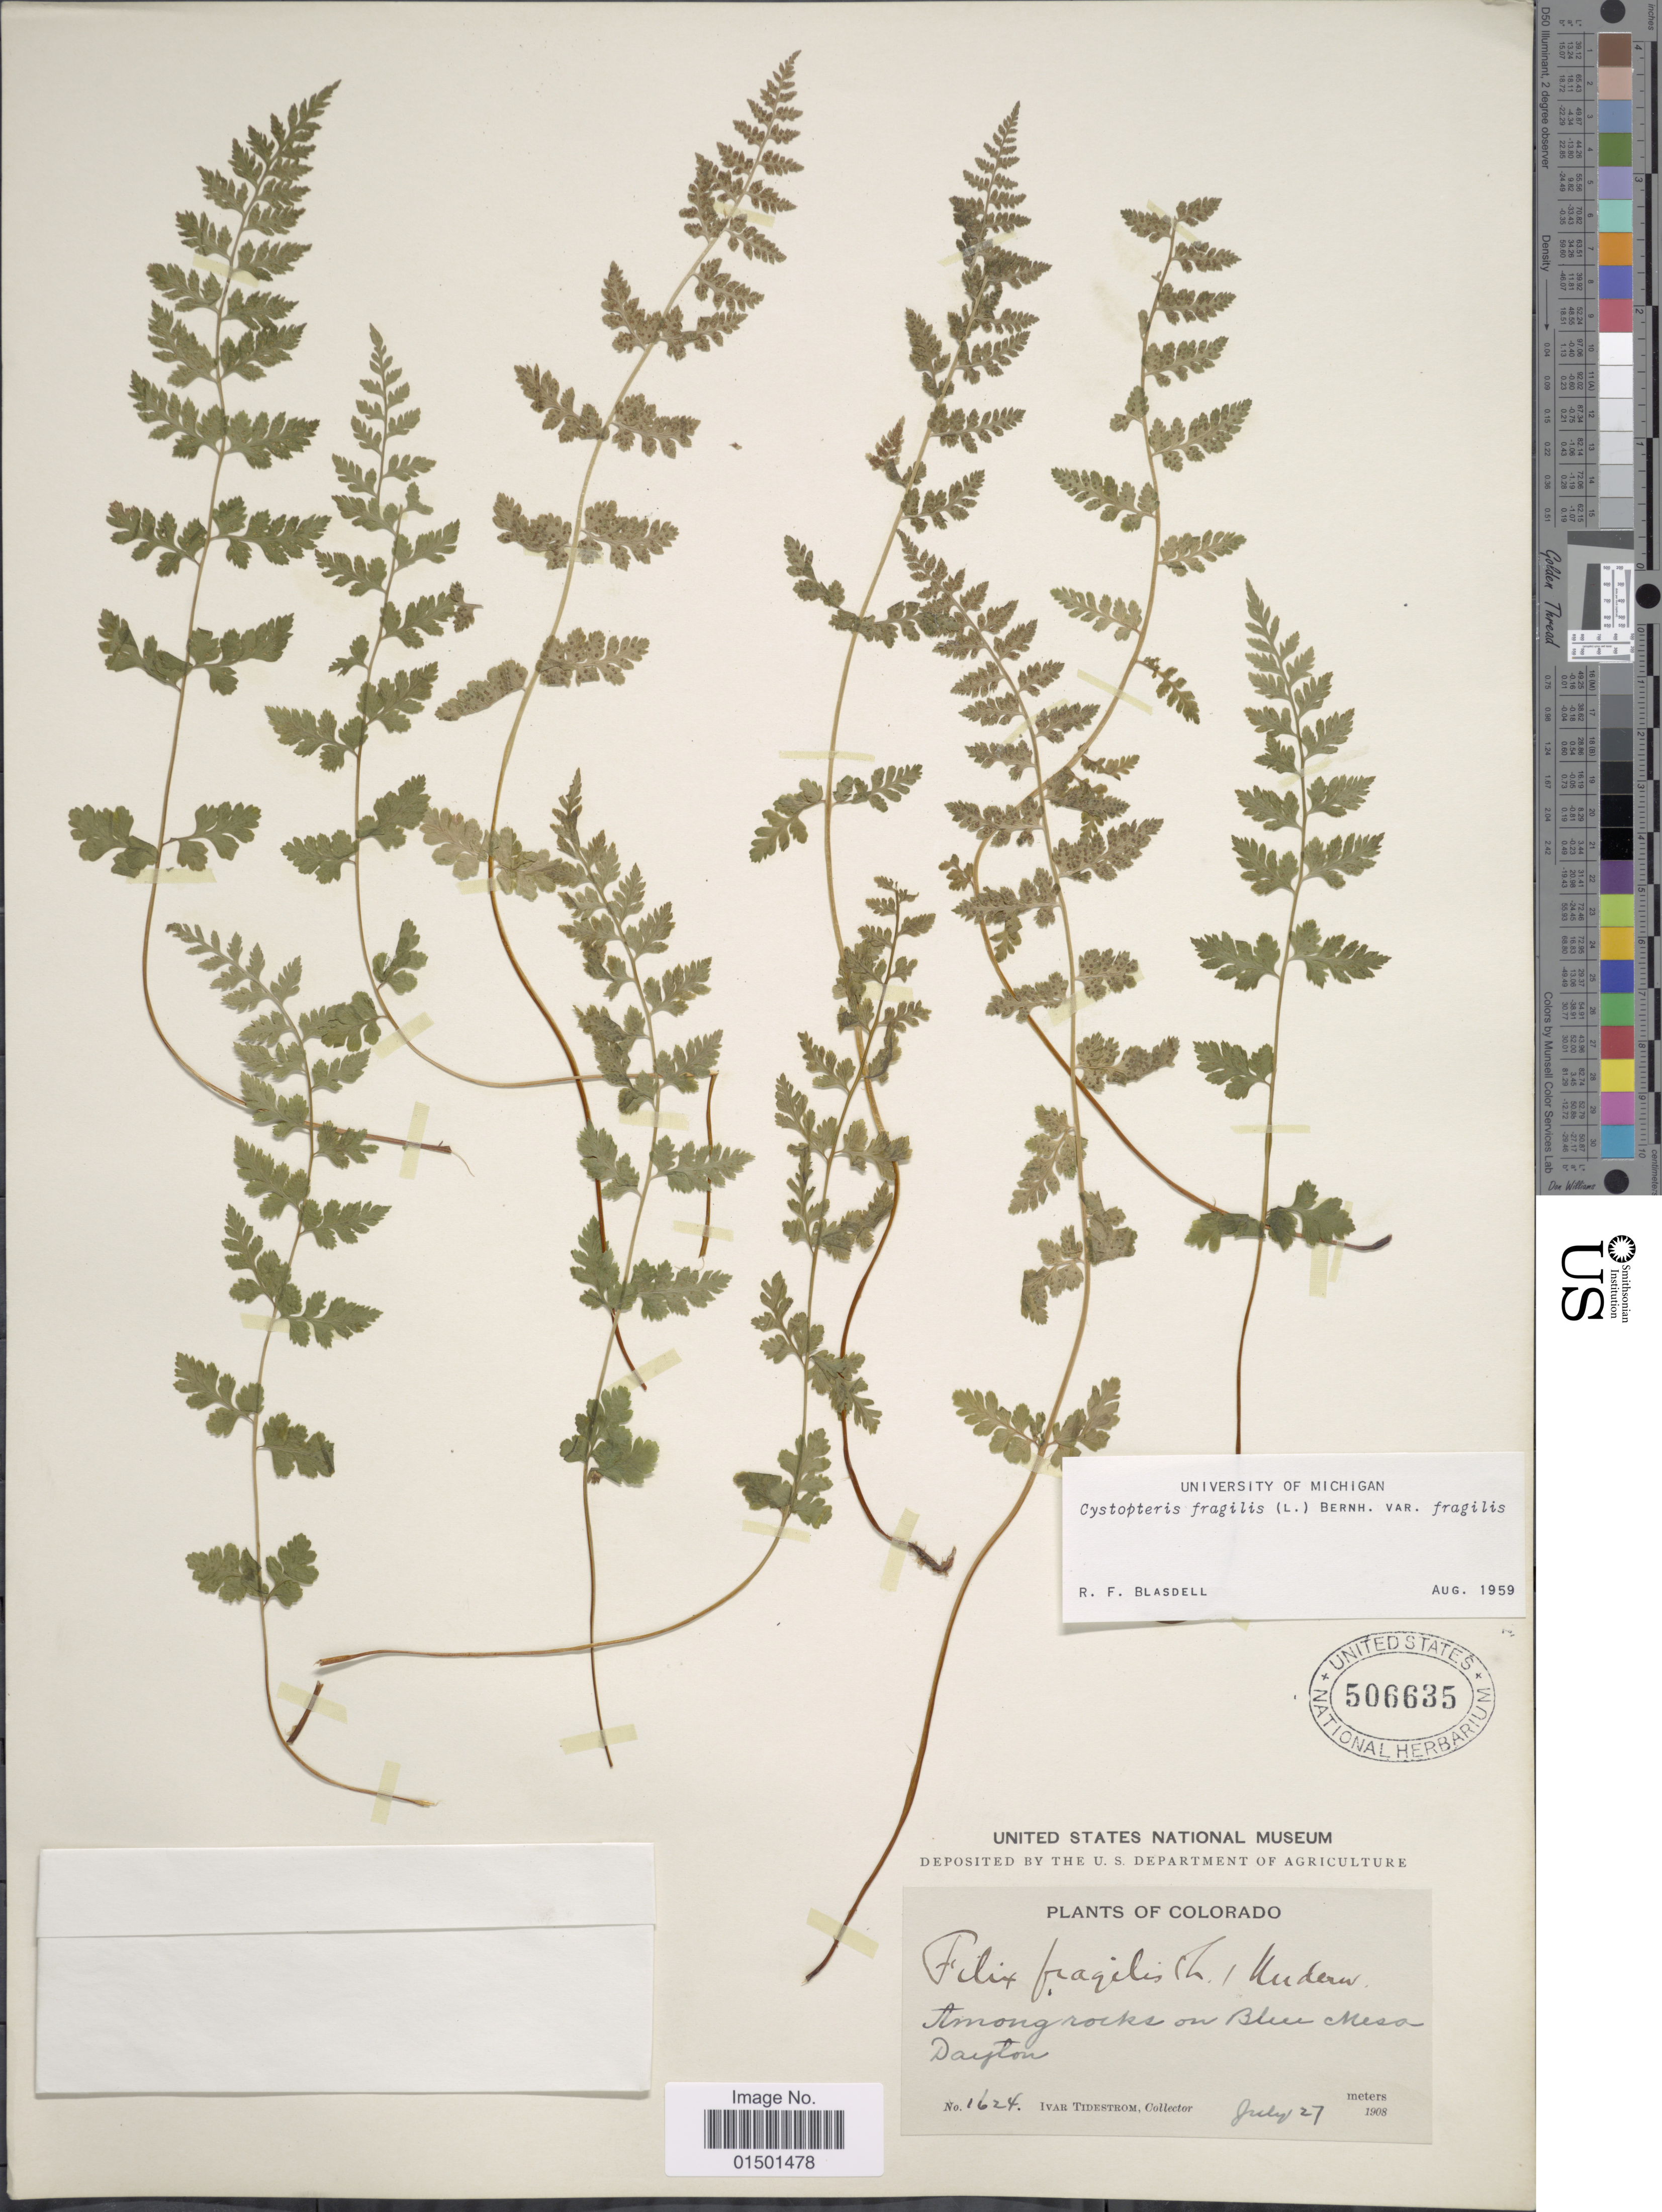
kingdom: Plantae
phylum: Tracheophyta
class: Polypodiopsida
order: Polypodiales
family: Cystopteridaceae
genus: Cystopteris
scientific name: Cystopteris fragilis var. fragilis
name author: (L.) Bernh.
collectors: I. F. Tidestrom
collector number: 1624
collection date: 1908-07-27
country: United States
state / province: Colorado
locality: Among rocks on Blue Mesa, Dayton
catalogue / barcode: US 506635